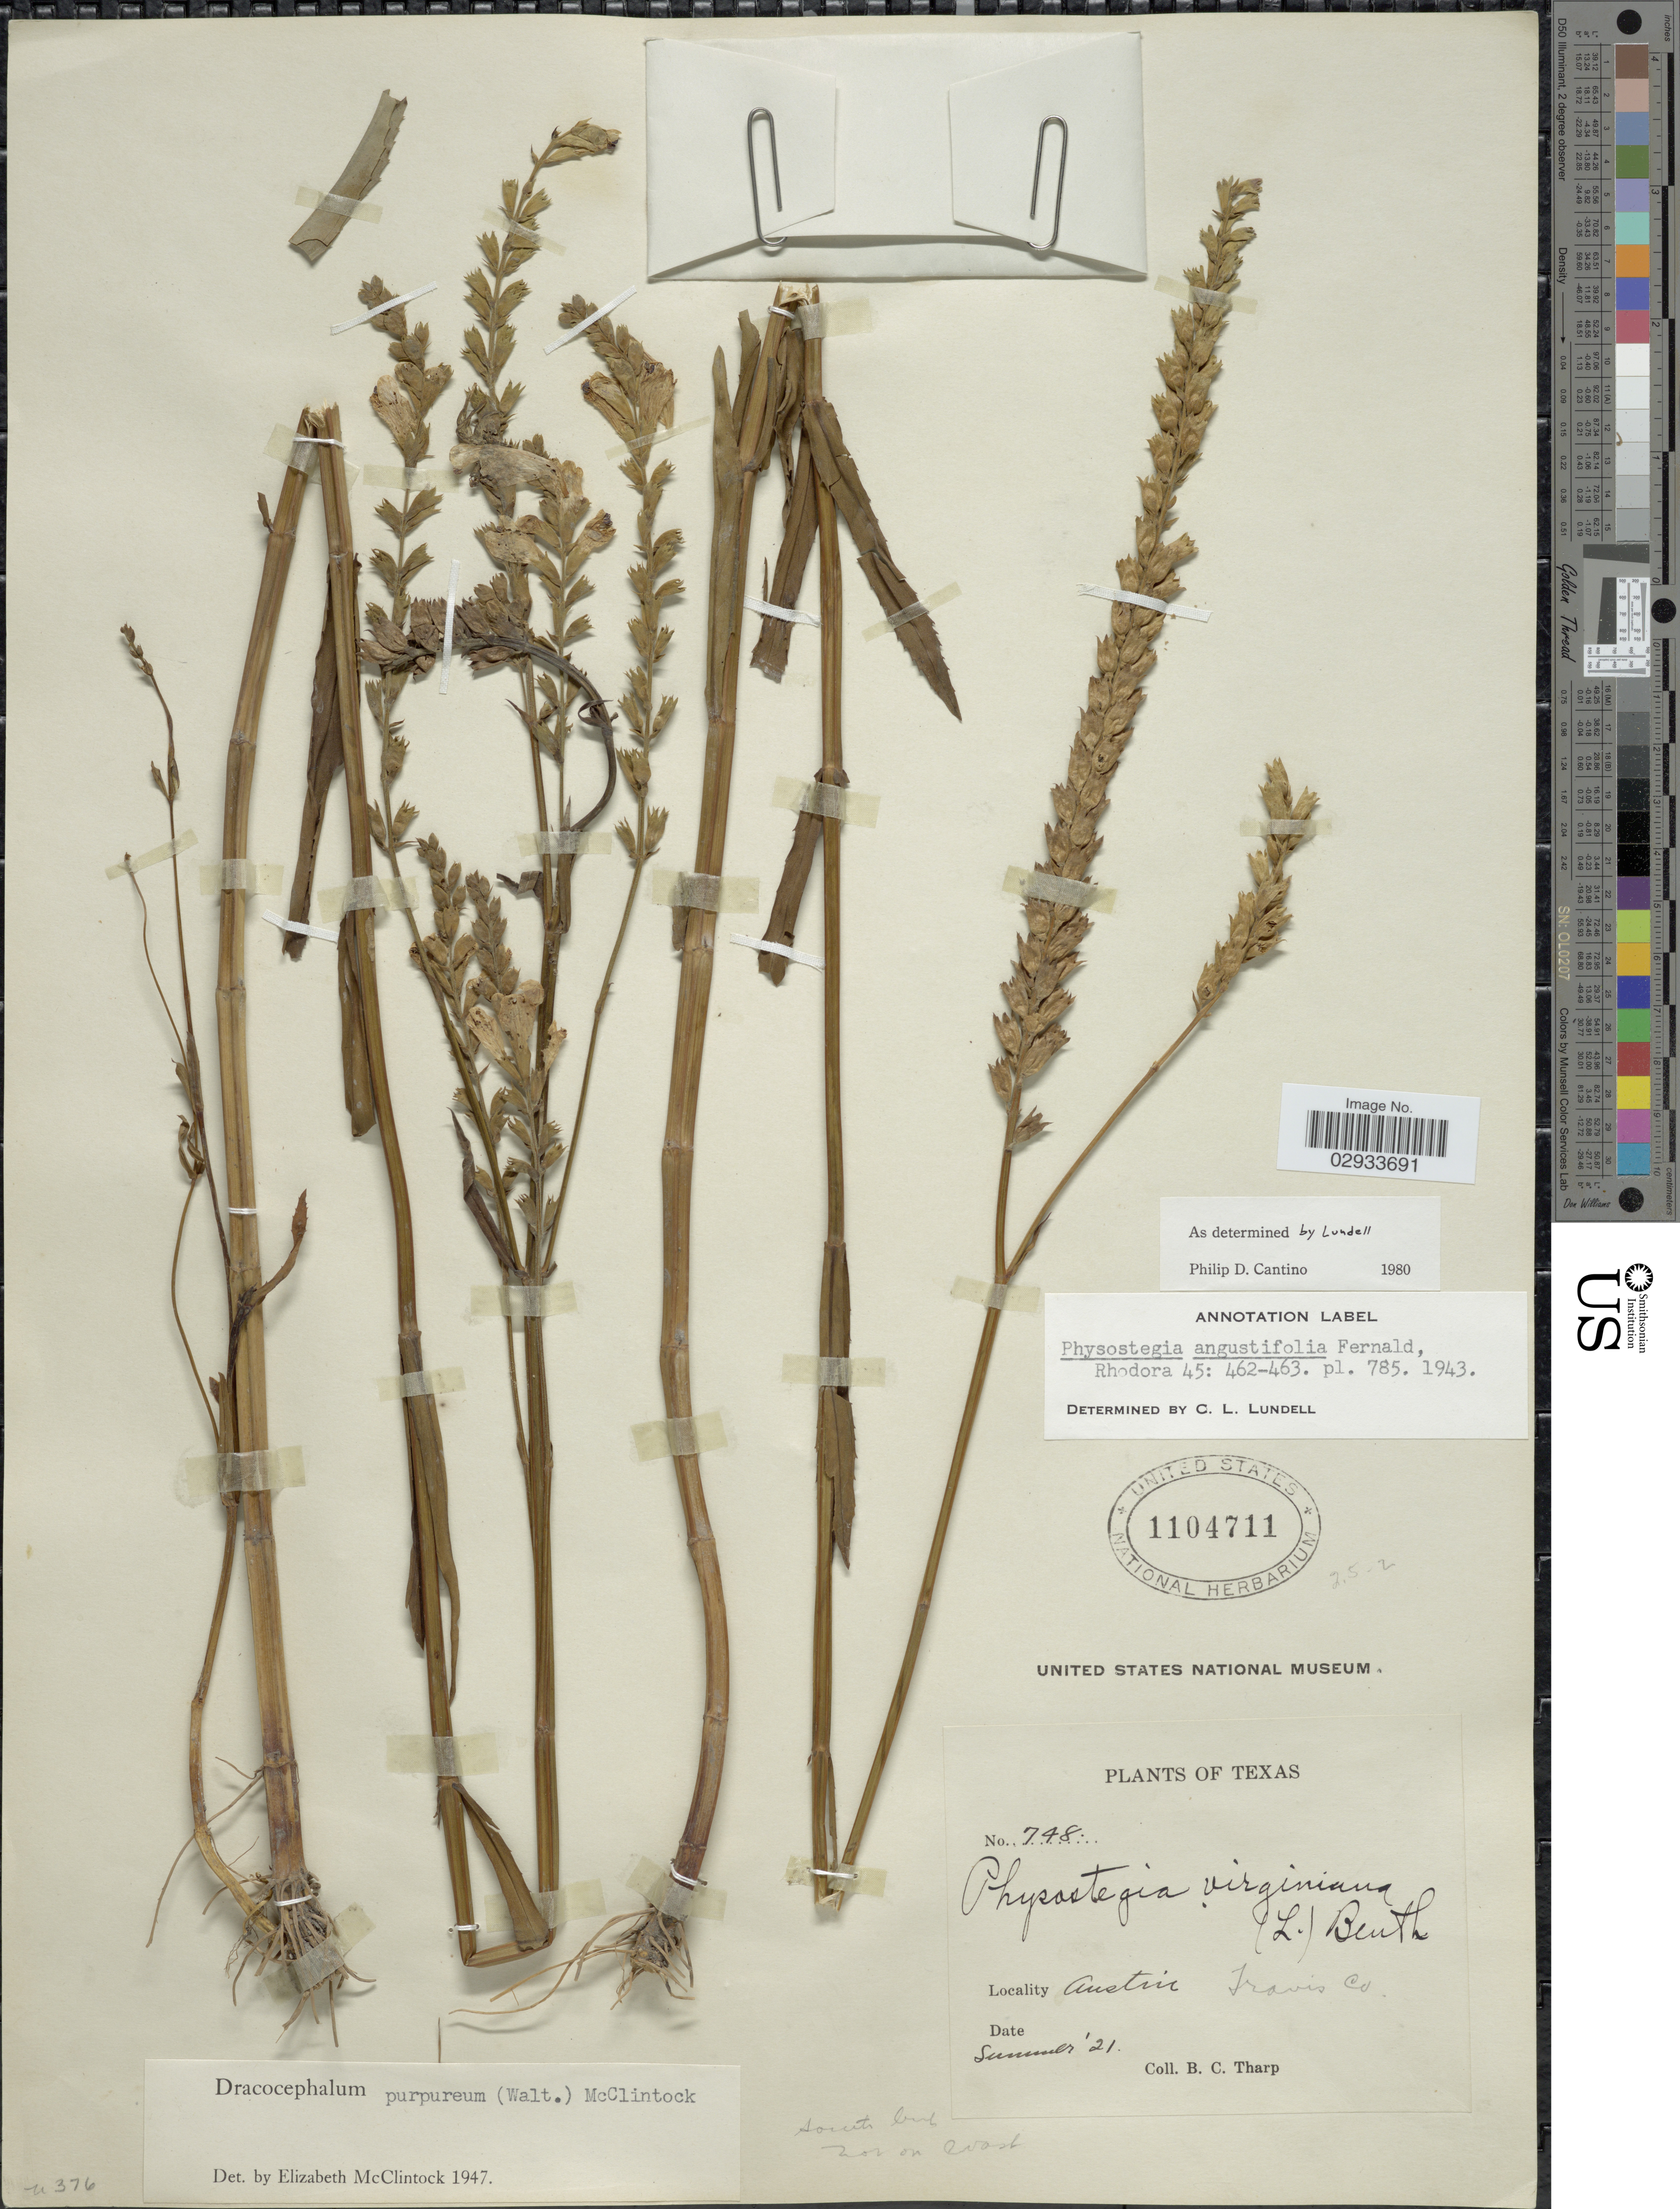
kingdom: Plantae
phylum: Tracheophyta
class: Magnoliopsida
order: Lamiales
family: Lamiaceae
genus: Physostegia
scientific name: Physostegia angustifolia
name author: Fernald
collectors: B. C. Tharp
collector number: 748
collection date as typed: summer' 21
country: United States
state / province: Texas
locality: Austin, Travis Co.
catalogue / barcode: US 1104711